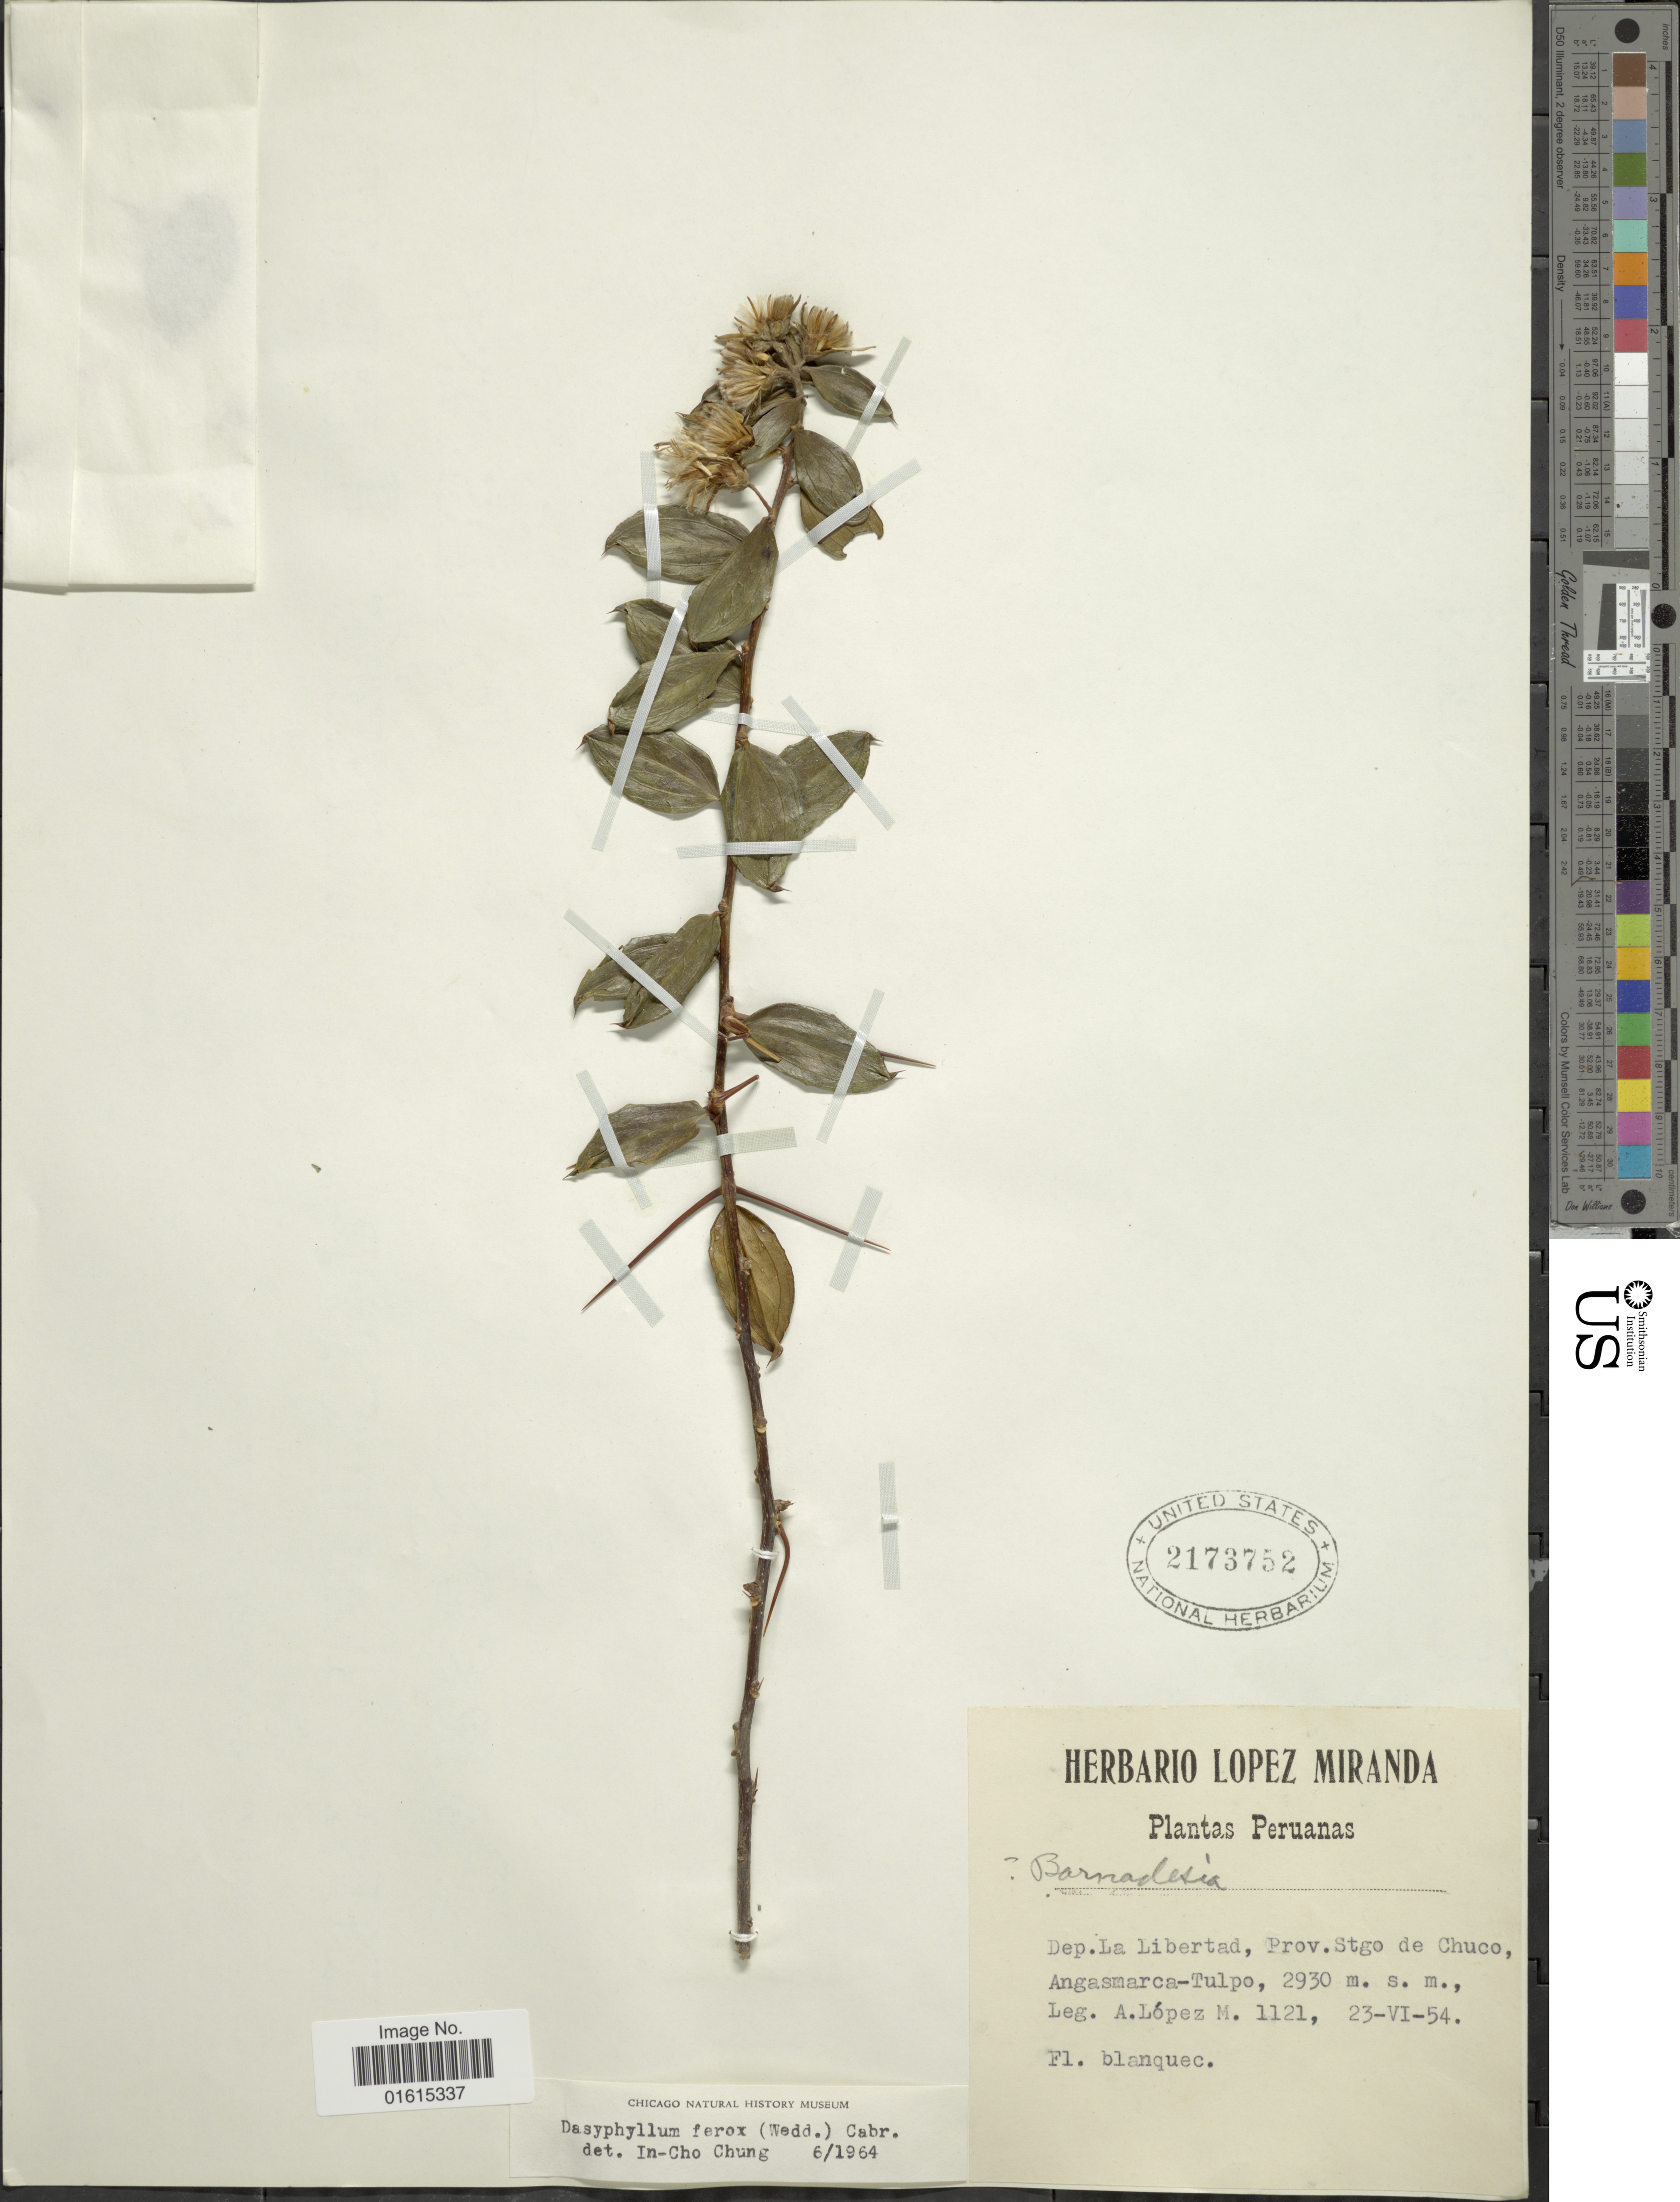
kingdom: Plantae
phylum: Tracheophyta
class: Magnoliopsida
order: Asterales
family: Asteraceae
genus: Dasyphyllum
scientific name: Dasyphyllum ferox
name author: (Wedd.) Cabrera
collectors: A. López M.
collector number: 1121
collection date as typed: Transcribed d/m/y: 23/6/54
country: Peru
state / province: La Libertad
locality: Peruanas, Dep. La Libertad, Prov. Stgo de Chuco, Angasmarca-Tulpo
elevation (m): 2930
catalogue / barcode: US 2173752